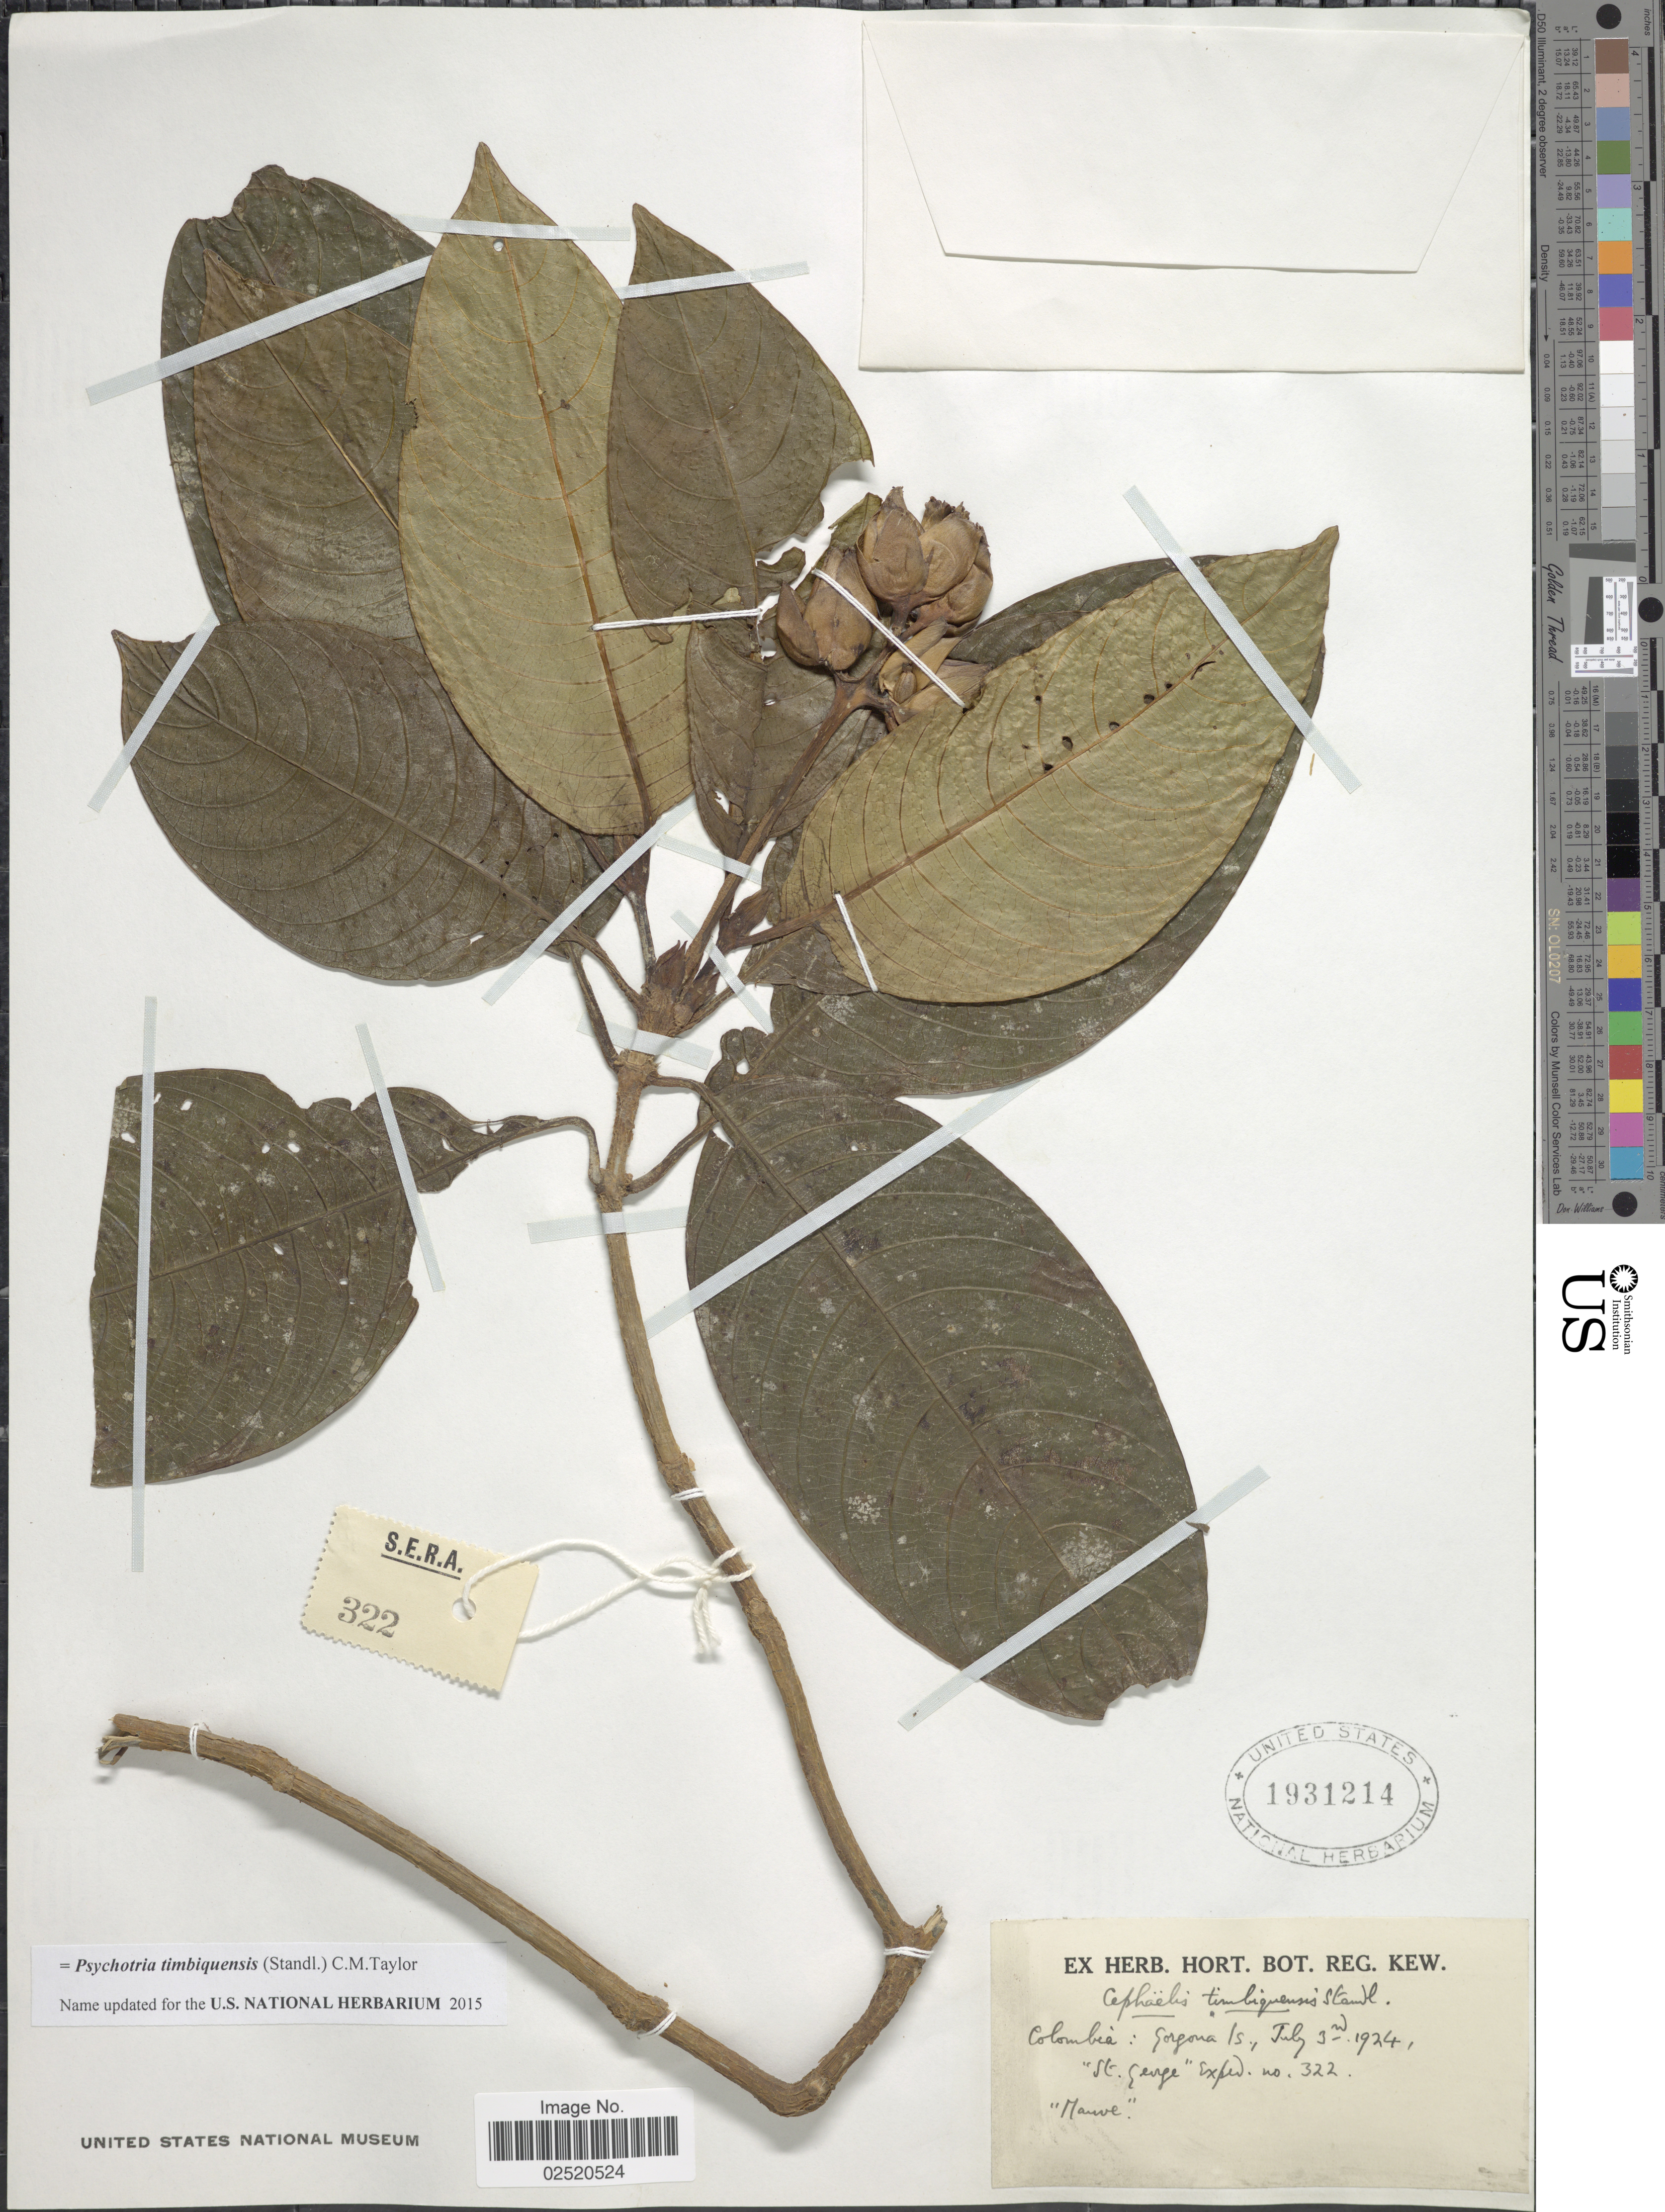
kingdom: Plantae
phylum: Tracheophyta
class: Magnoliopsida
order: Gentianales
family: Rubiaceae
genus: Psychotria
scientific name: Psychotria timbiquensis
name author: (Standl.) C.M. Taylor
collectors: St. George Exped.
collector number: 322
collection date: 1924-07-03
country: Colombia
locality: Gorgona Is.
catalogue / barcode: US 1931214